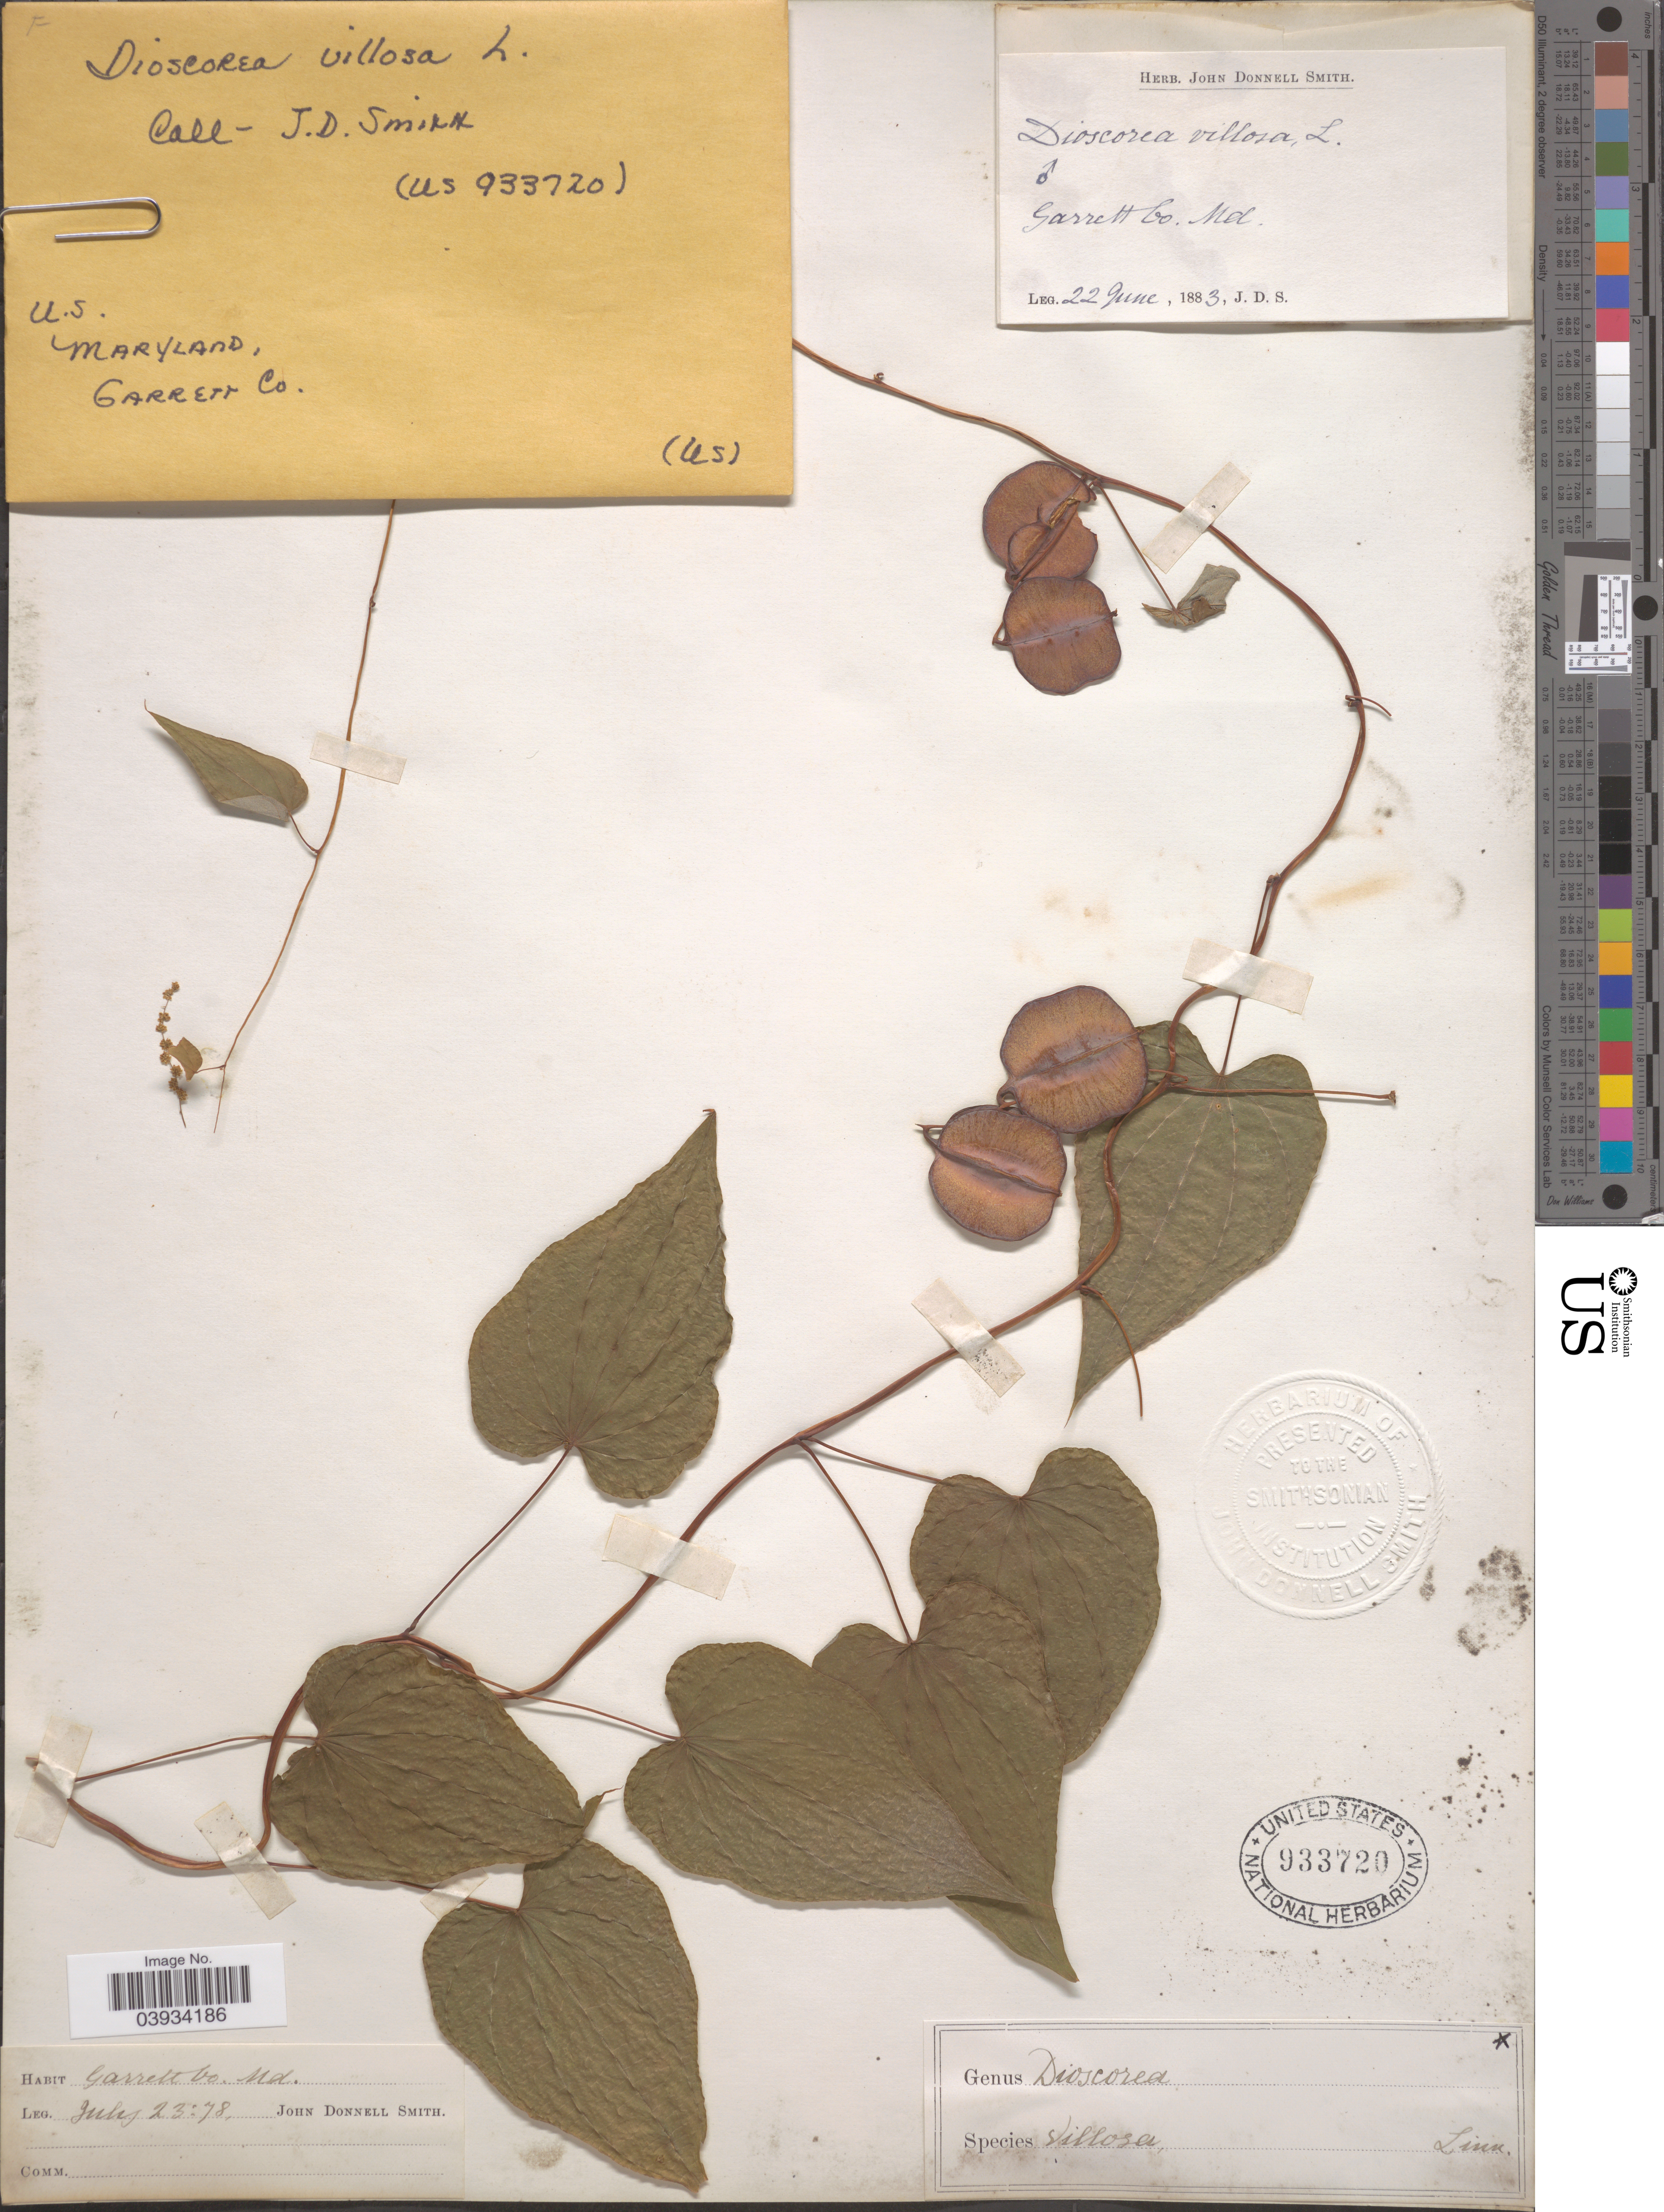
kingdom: Plantae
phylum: Tracheophyta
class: Liliopsida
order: Dioscoreales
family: Dioscoreaceae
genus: Dioscorea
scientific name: Dioscorea villosa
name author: L.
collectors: J. Donnell Smith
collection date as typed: Transcribed d/m/y: 23/7/78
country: United States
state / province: Maryland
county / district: Garrett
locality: Garrett Co.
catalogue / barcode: US 933720